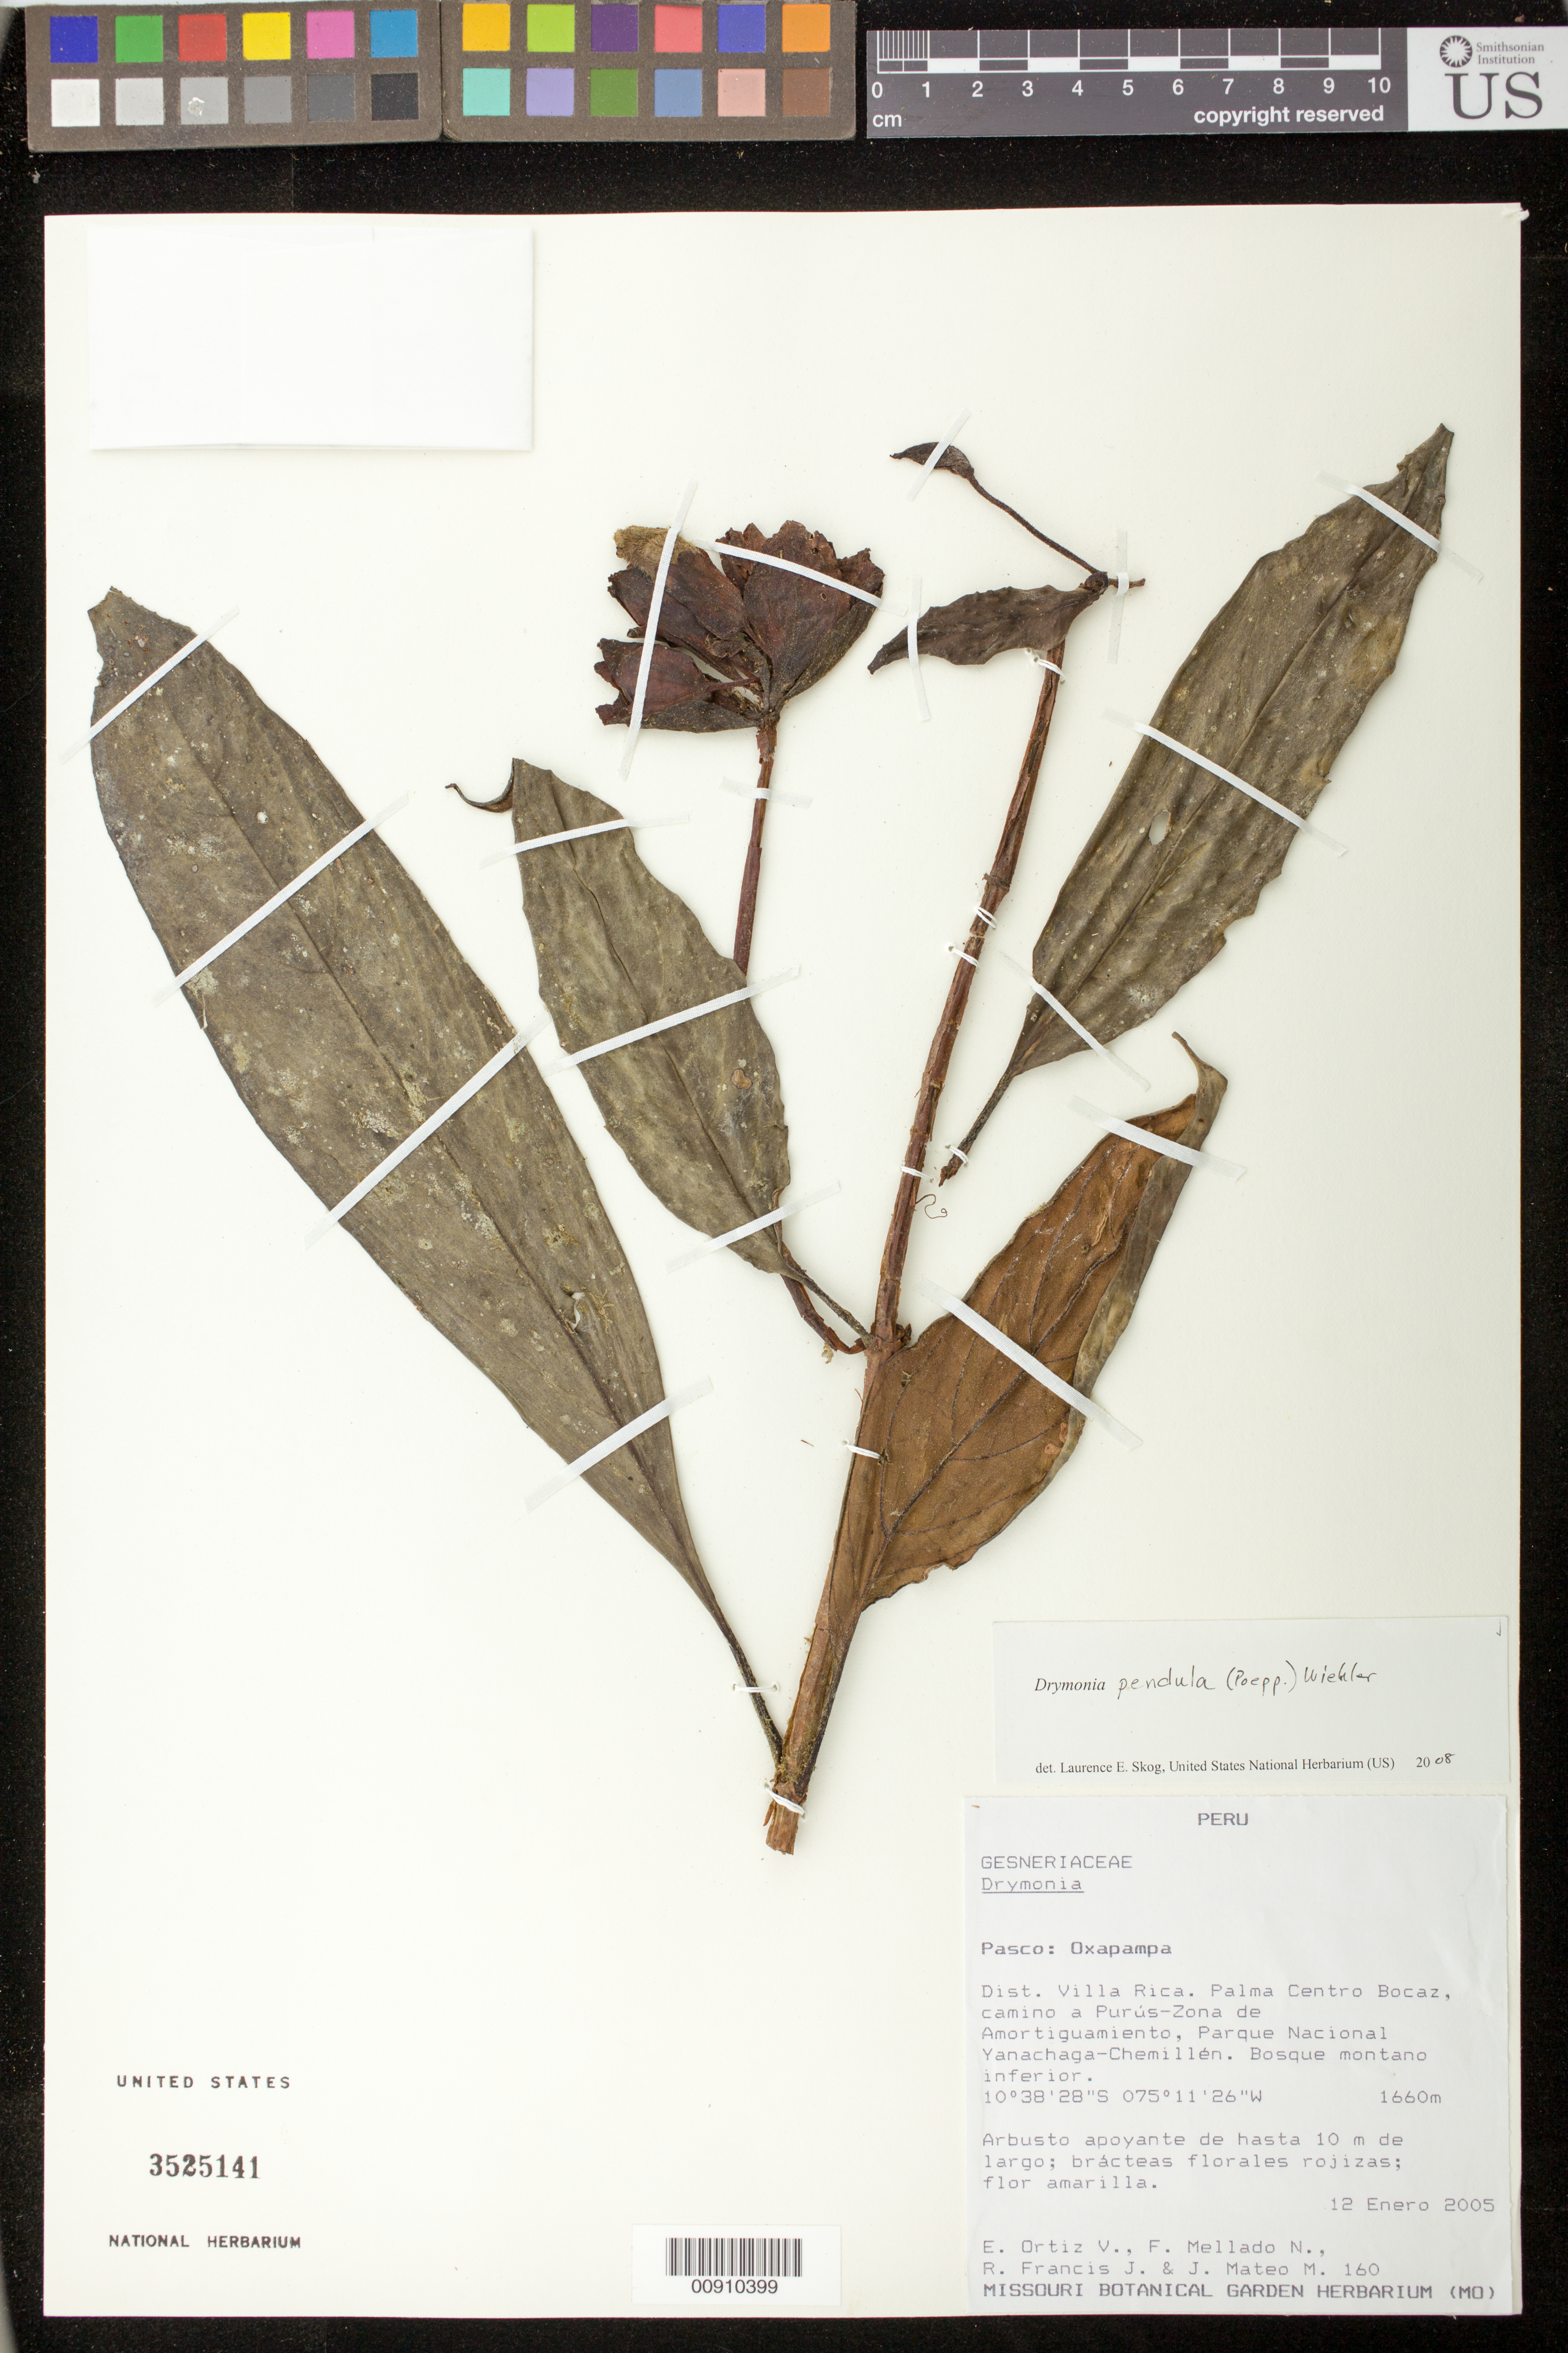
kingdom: Plantae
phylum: Tracheophyta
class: Magnoliopsida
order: Lamiales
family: Gesneriaceae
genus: Drymonia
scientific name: Drymonia pendula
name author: (Poepp.) Wiehler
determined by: Skog, Laurence E.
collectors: E. Ortiz V., F. Mellado N., R. Francis J. & J. Mateo M.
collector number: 160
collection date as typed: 12 Jan 2005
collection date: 2005-01-12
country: Peru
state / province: Pasco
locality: Pasco: Oxapampa. Dist. Villa Rica. Palma Centro Bocaz, camino a Purús-Zona de Amortiguamiento, Parque nacional Yanachaga-Chemillén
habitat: Bosque montano inferior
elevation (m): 1660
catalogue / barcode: US 3525141